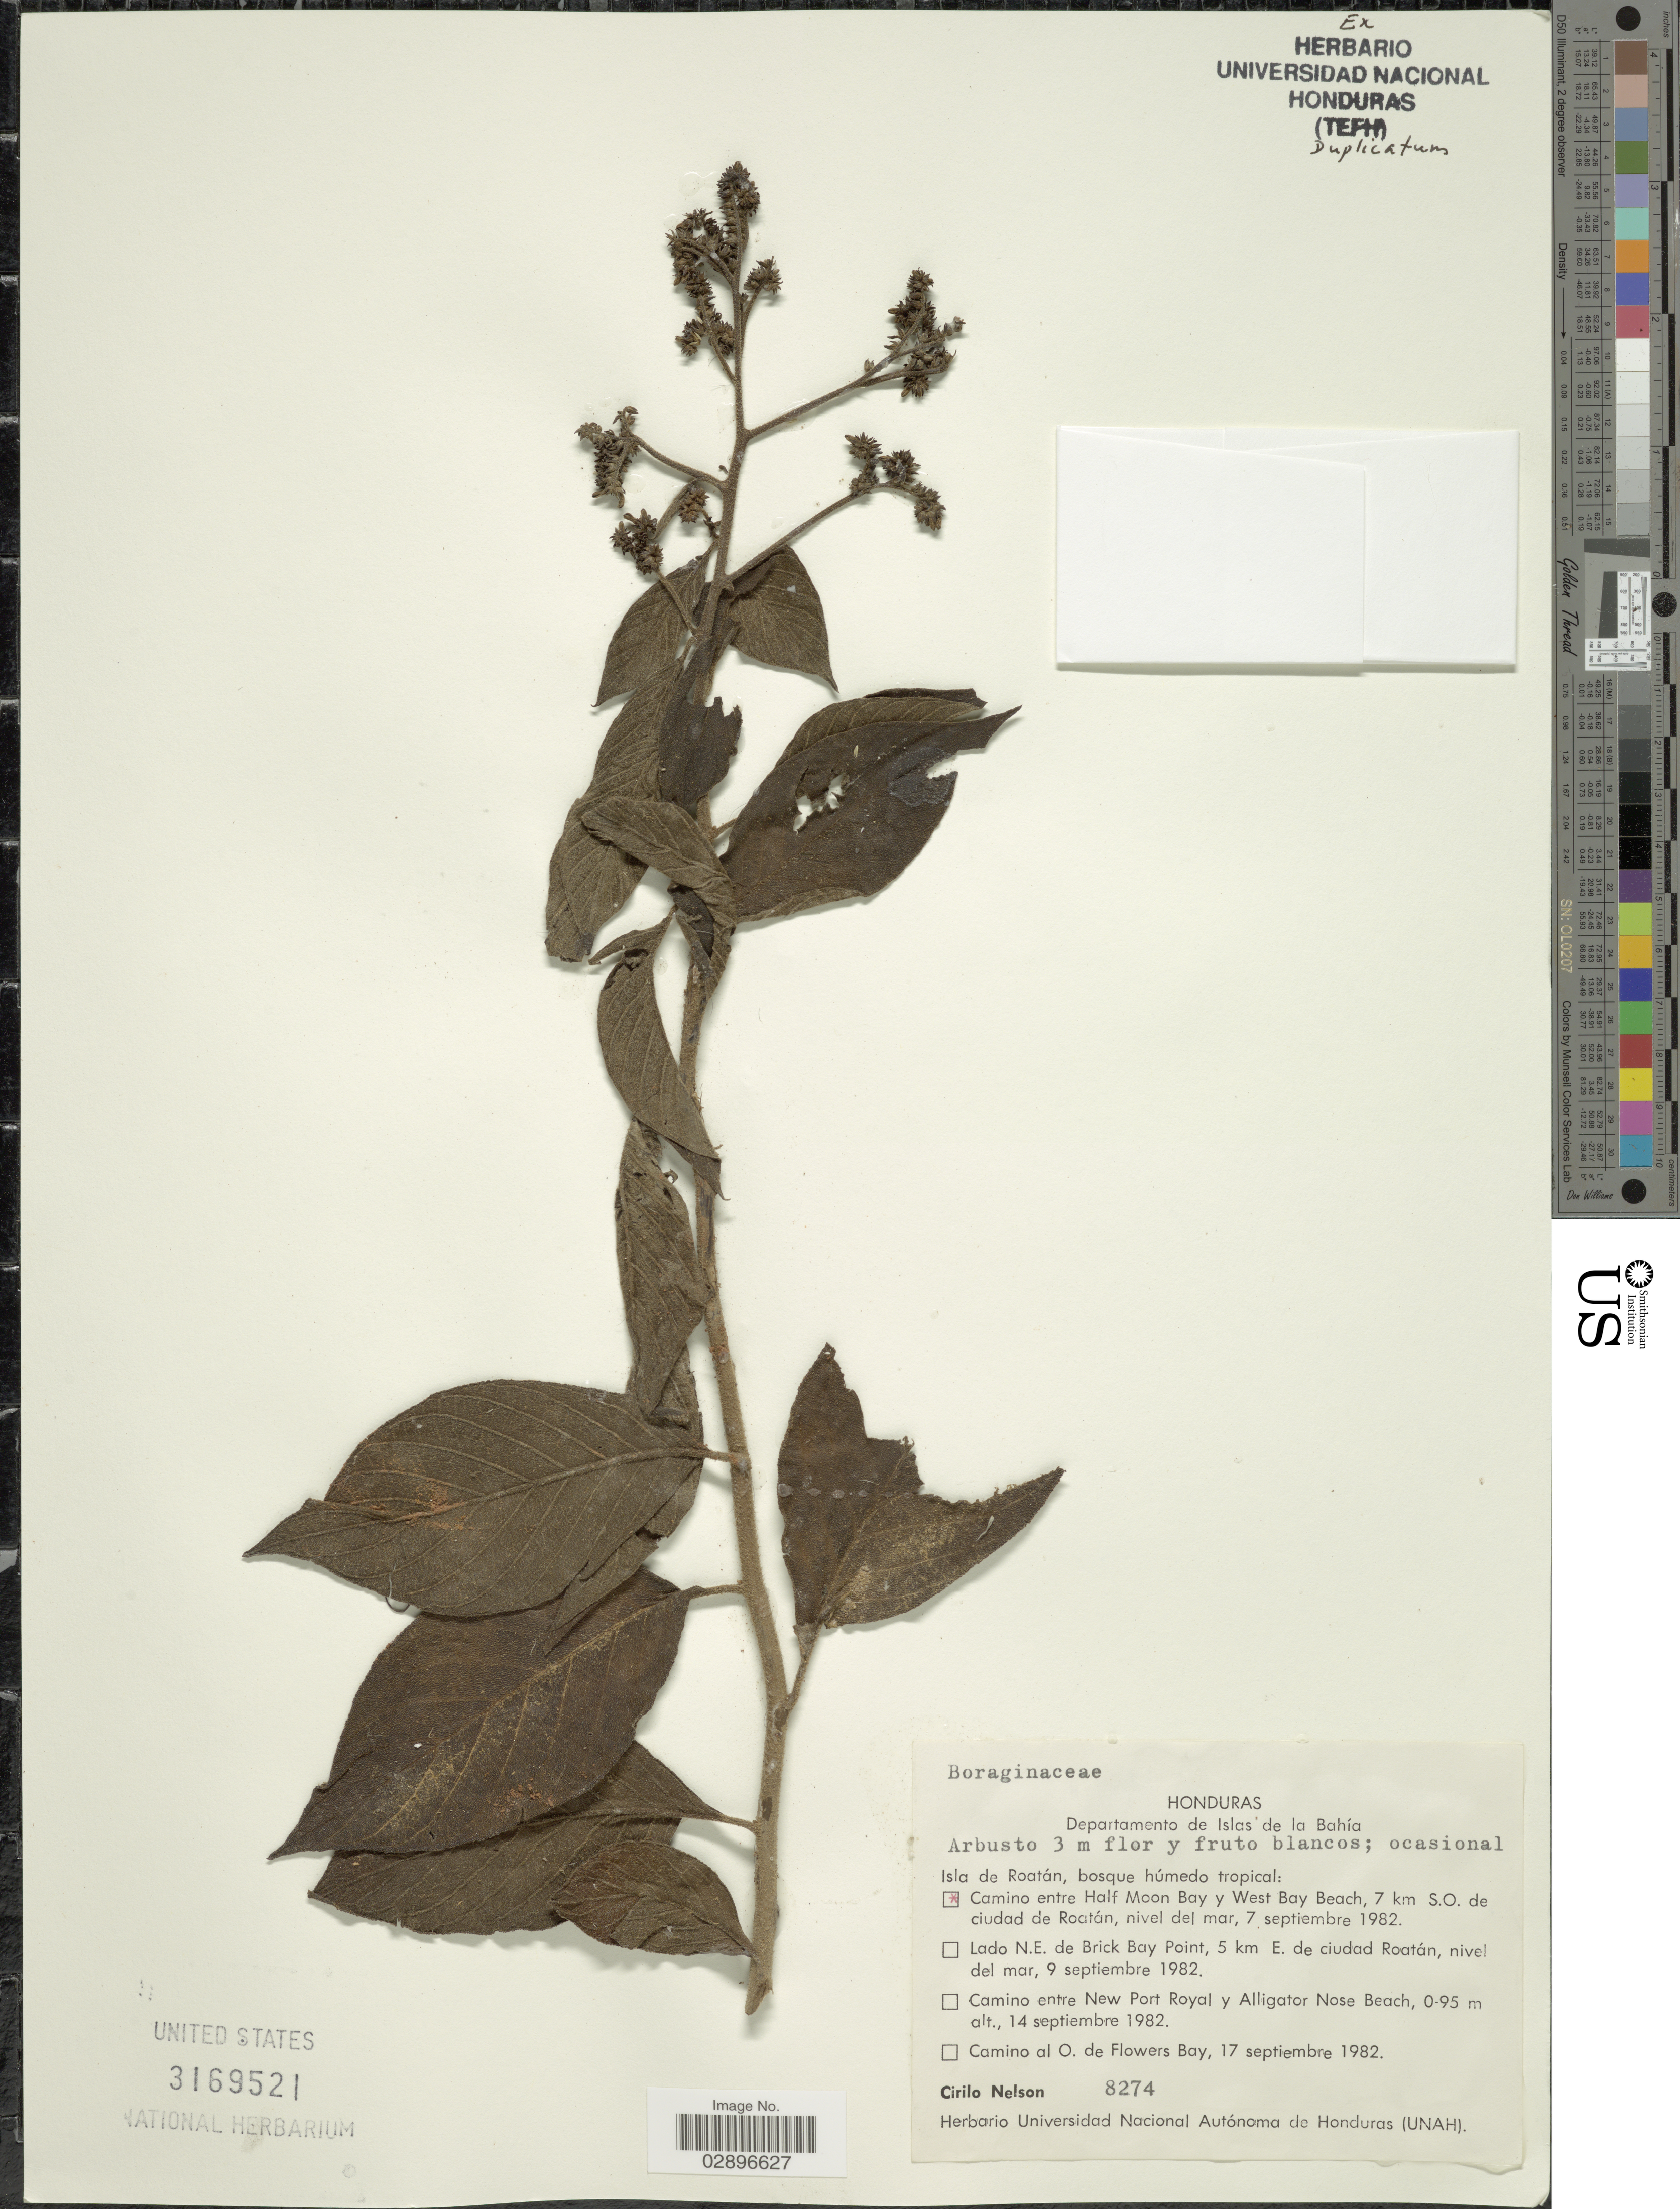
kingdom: Plantae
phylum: Tracheophyta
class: Magnoliopsida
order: Boraginales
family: Heliotropiaceae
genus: Tournefortia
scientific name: Tournefortia hirsutissima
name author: L.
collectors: C. Nelson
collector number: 8274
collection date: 1982-09-07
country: Honduras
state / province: Islas de la Bahía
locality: Departamento de Islas de la Bahía. Isla de Roatán. Camino entre Half Moon Bay y West Bay Beach, 7 km S.O. de ciudad de Roatán.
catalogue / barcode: US 3169521